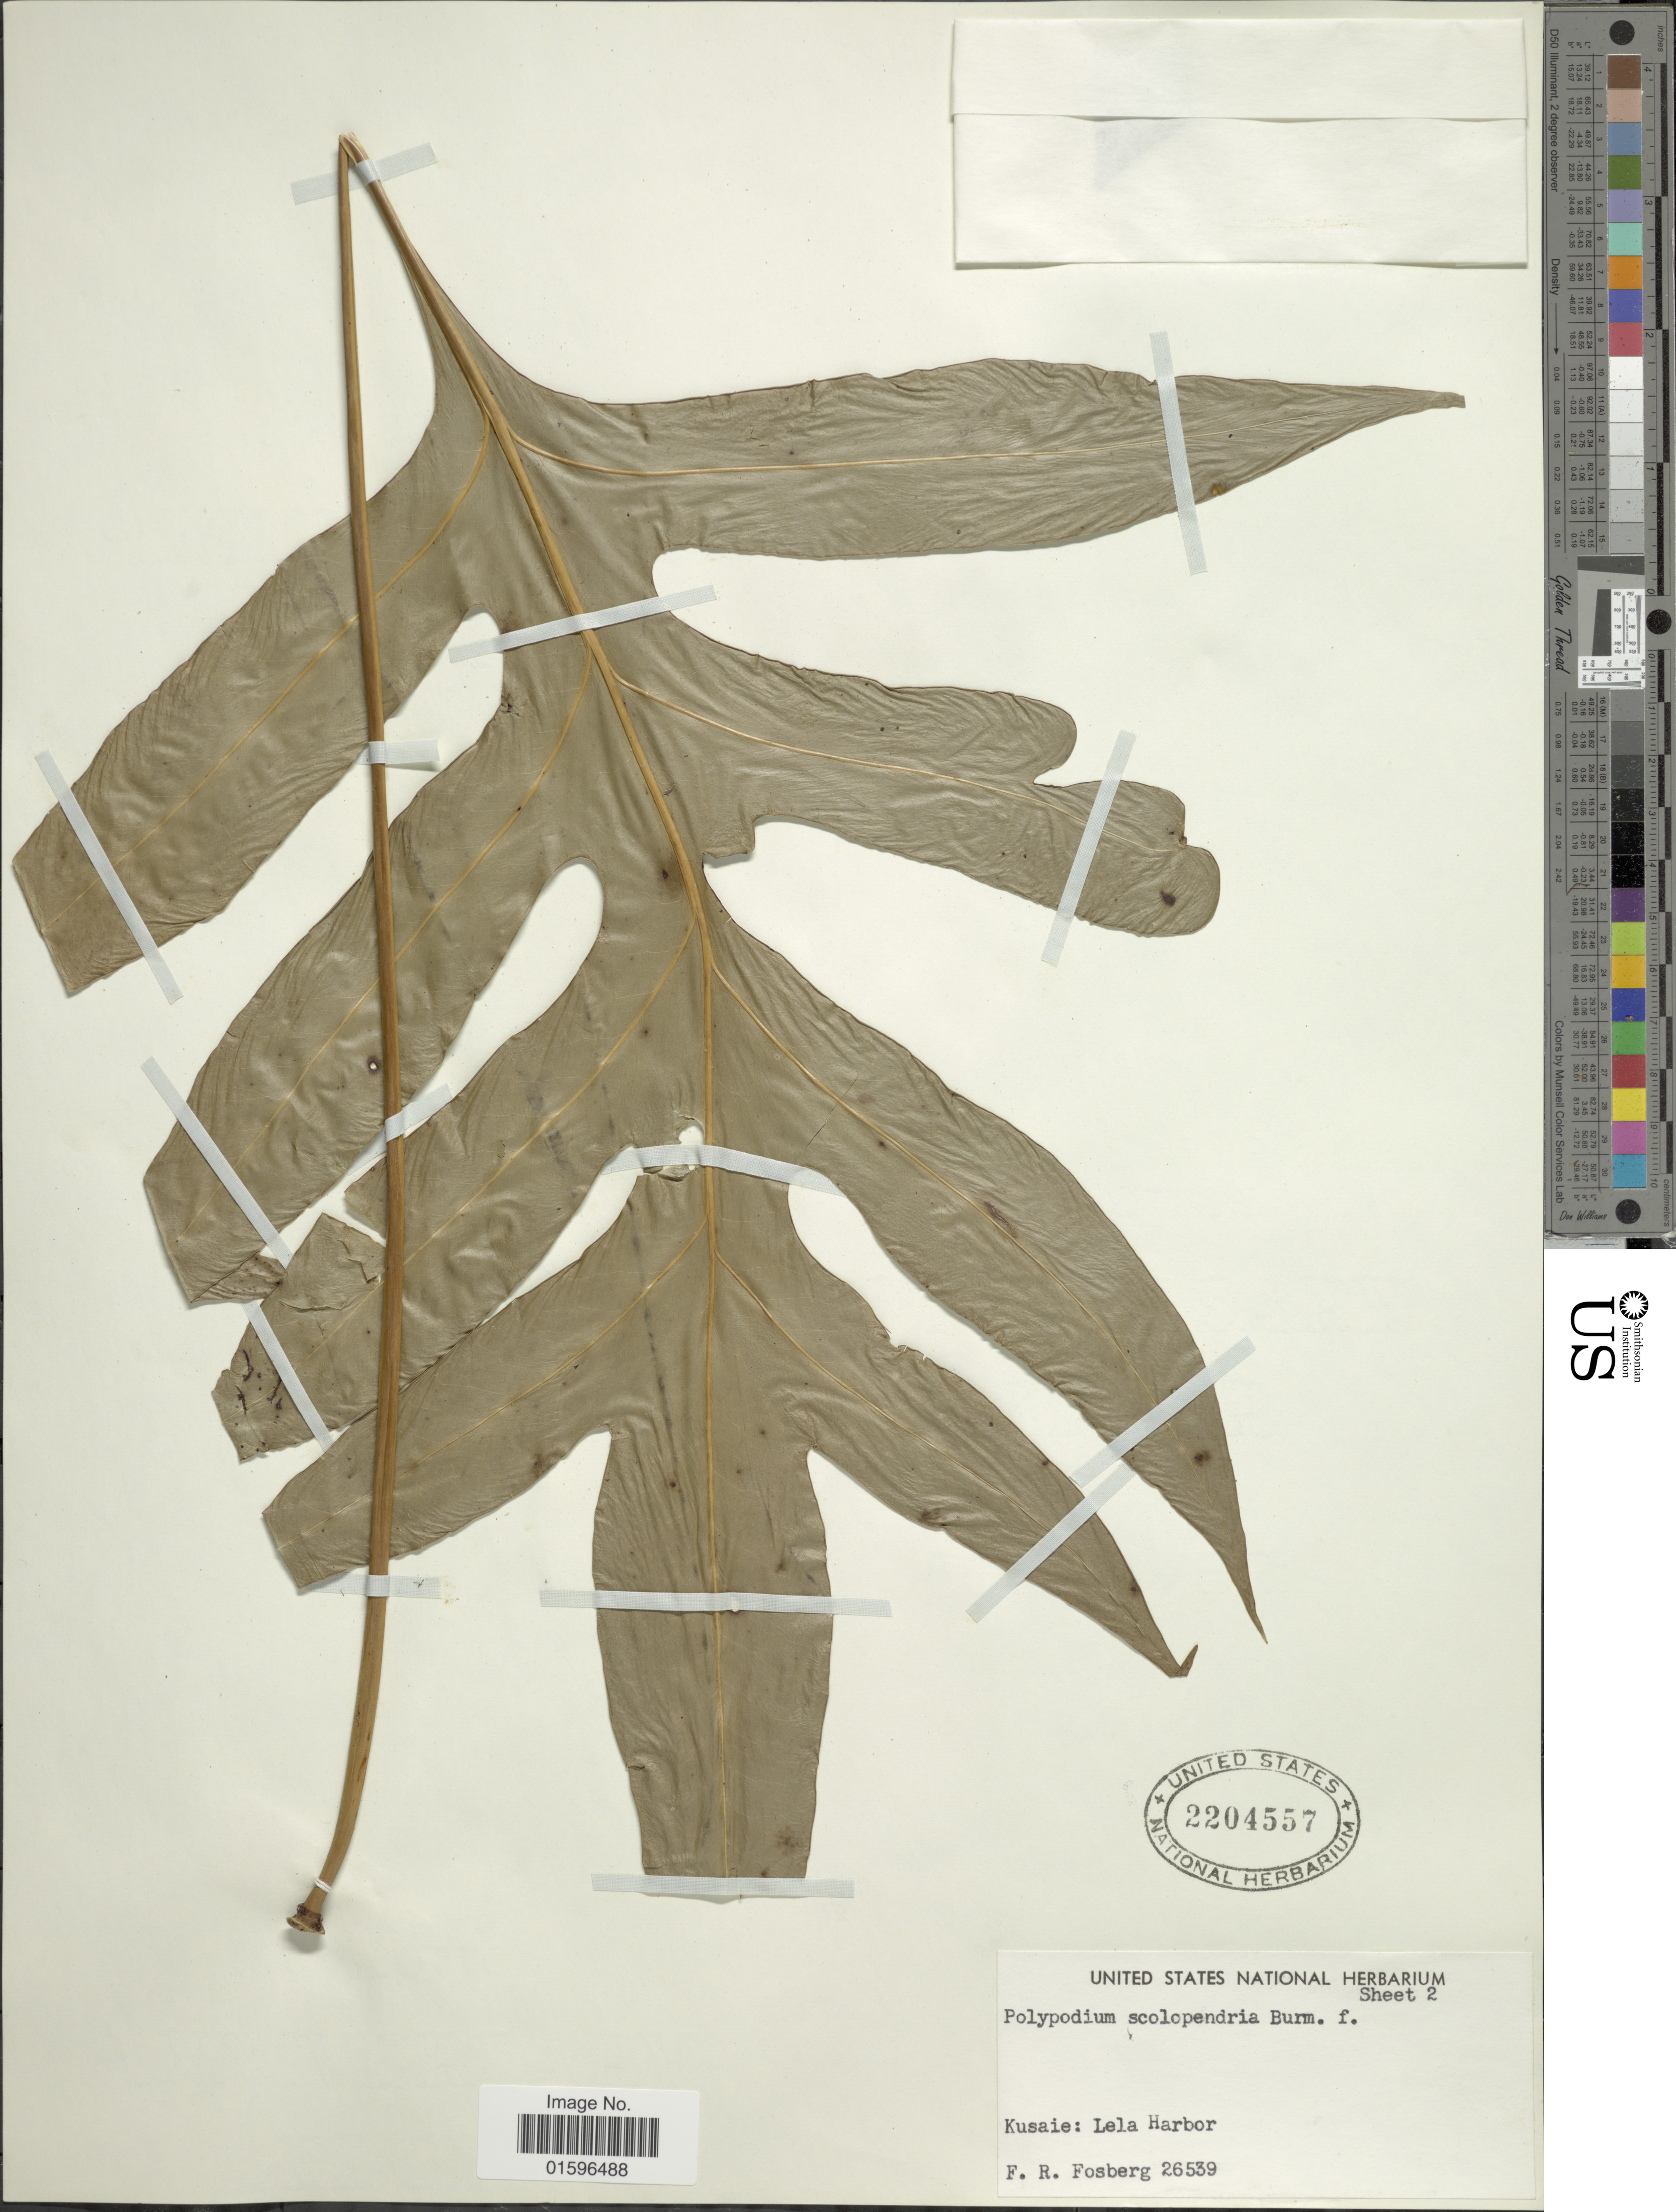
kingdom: Plantae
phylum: Tracheophyta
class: Polypodiopsida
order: Polypodiales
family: Polypodiaceae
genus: Polypodium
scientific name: Polypodium scolopendria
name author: Burm. f.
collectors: F. R. Fosberg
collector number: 26539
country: Micronesia, Federated States of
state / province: Kosrae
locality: Kusaie: Lela Harbor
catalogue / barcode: US 2204557